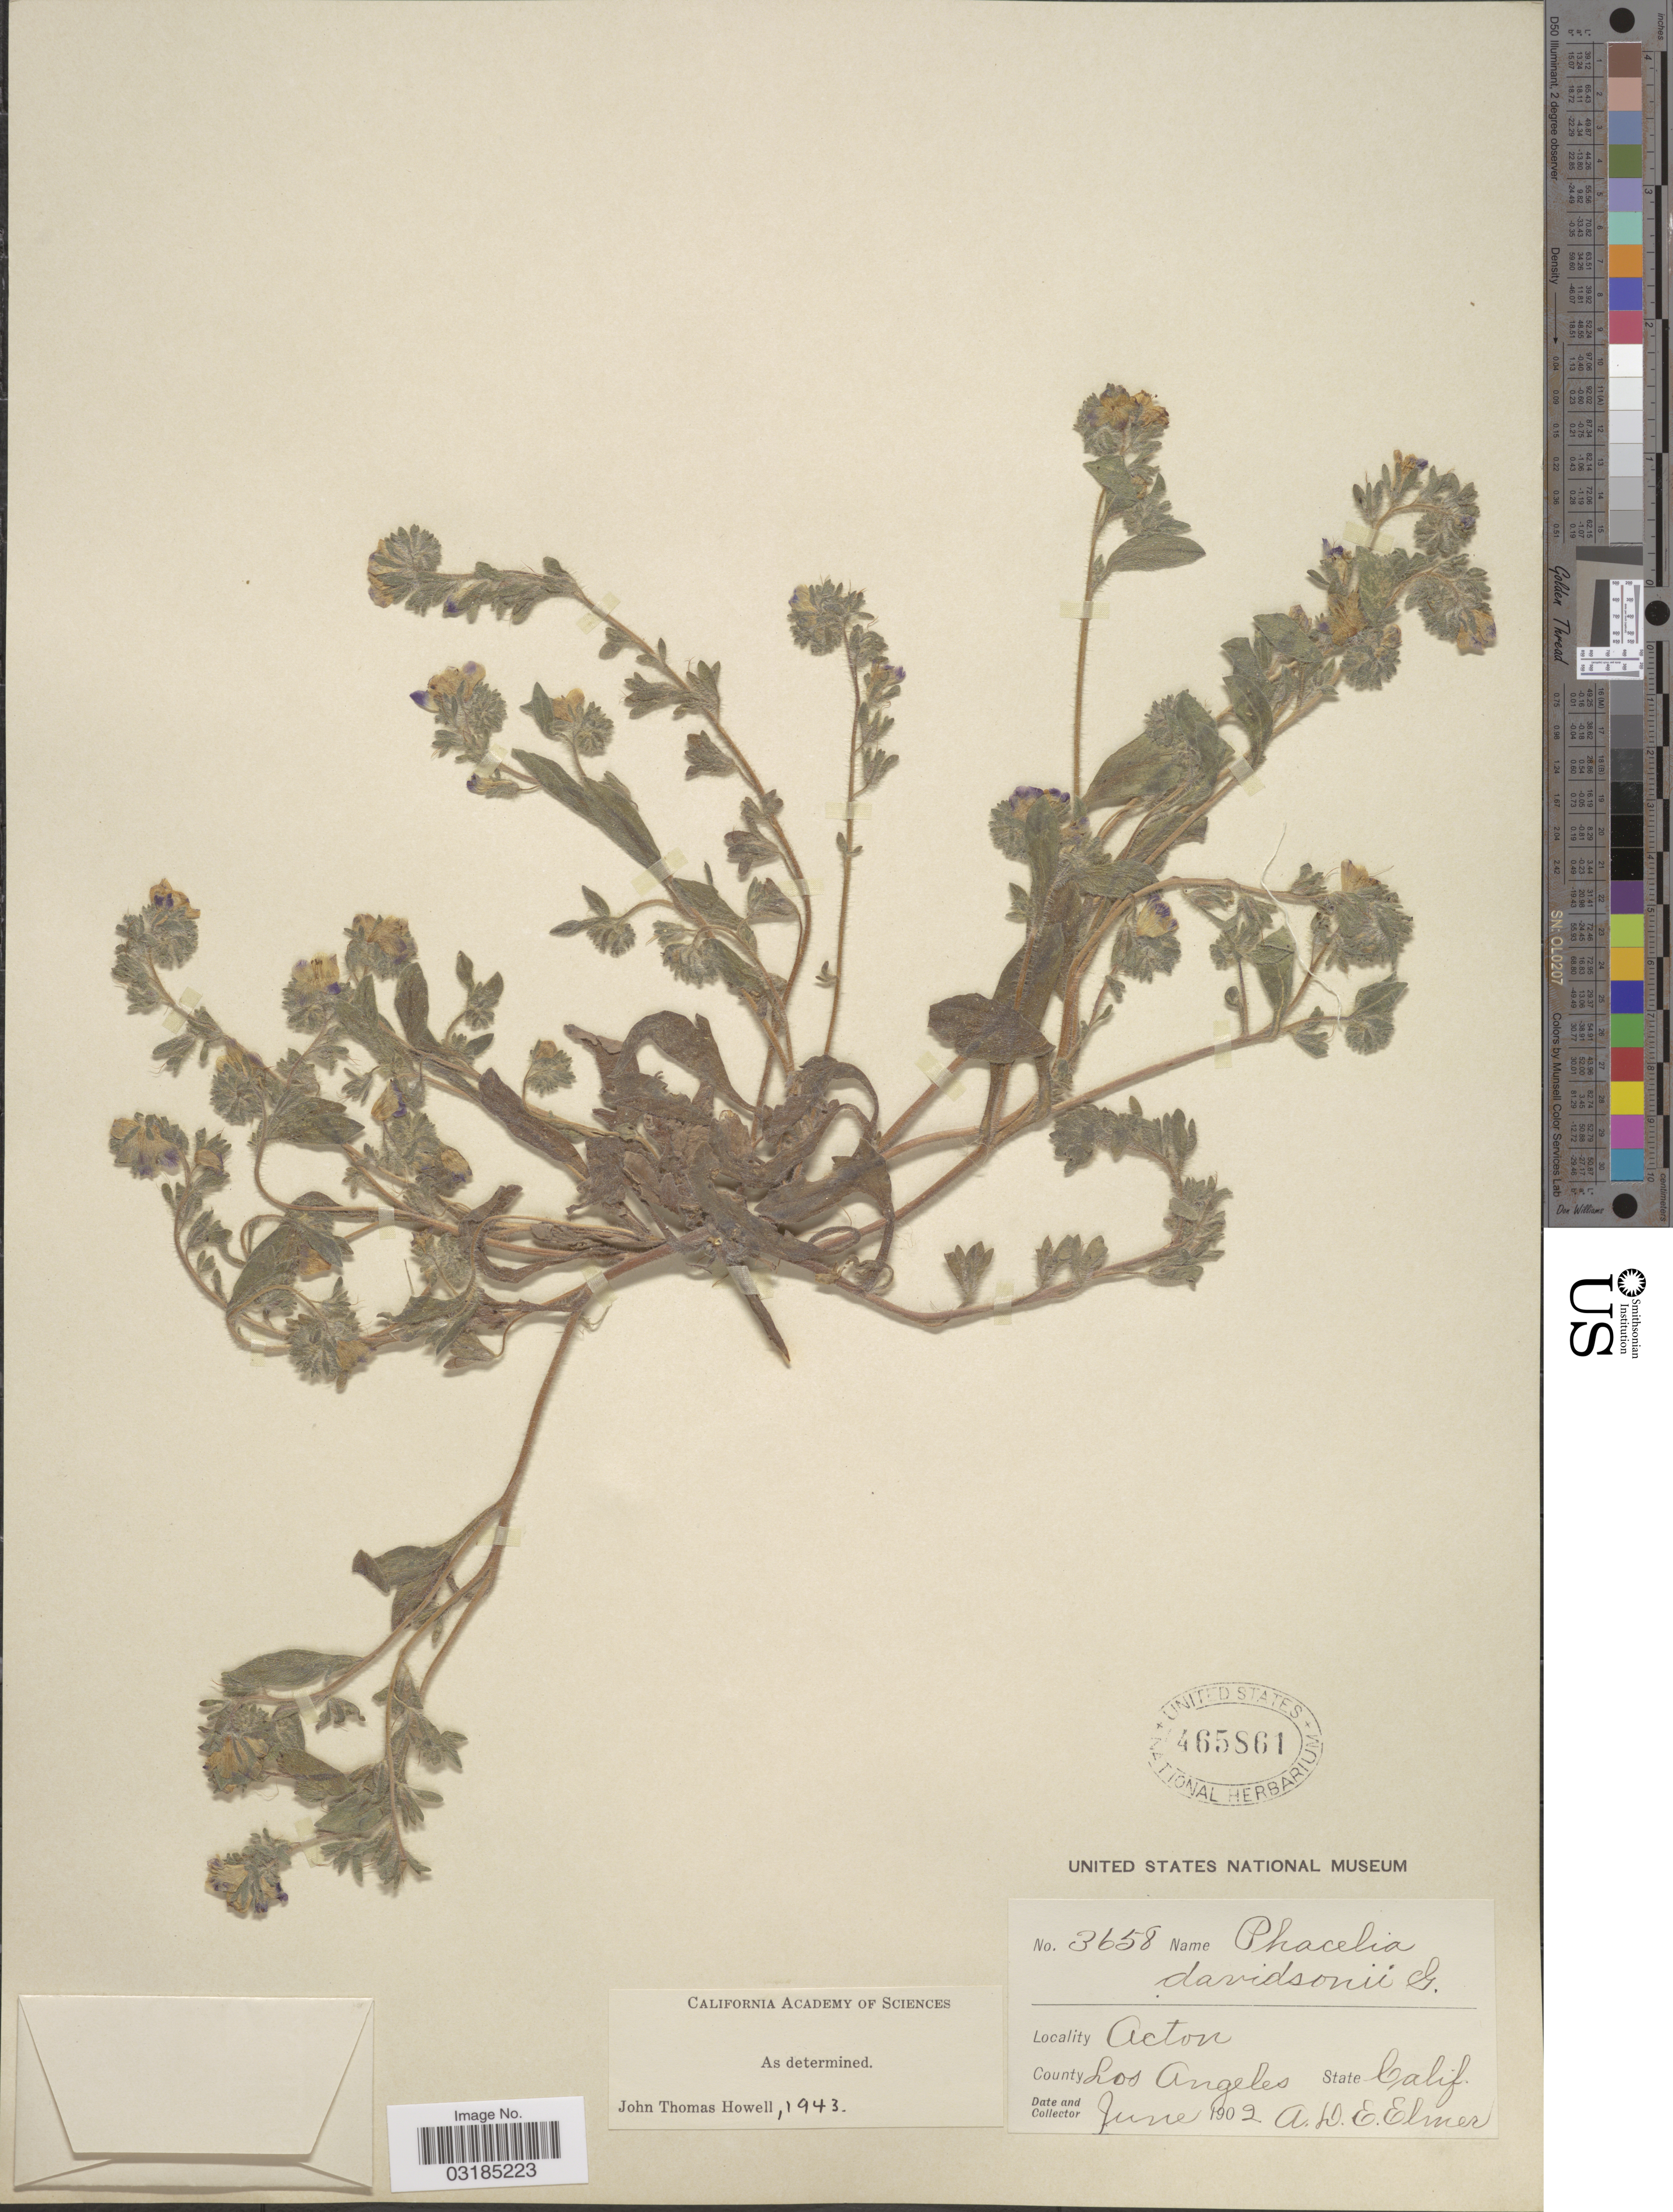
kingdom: Plantae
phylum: Tracheophyta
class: Magnoliopsida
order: Boraginales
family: Hydrophyllaceae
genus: Phacelia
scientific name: Phacelia davidsonii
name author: A. Gray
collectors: A. D. E. Elmer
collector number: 3658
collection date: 1902-06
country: United States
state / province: California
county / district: Los Angeles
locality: Acton. County Los Angeles.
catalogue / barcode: US 465861